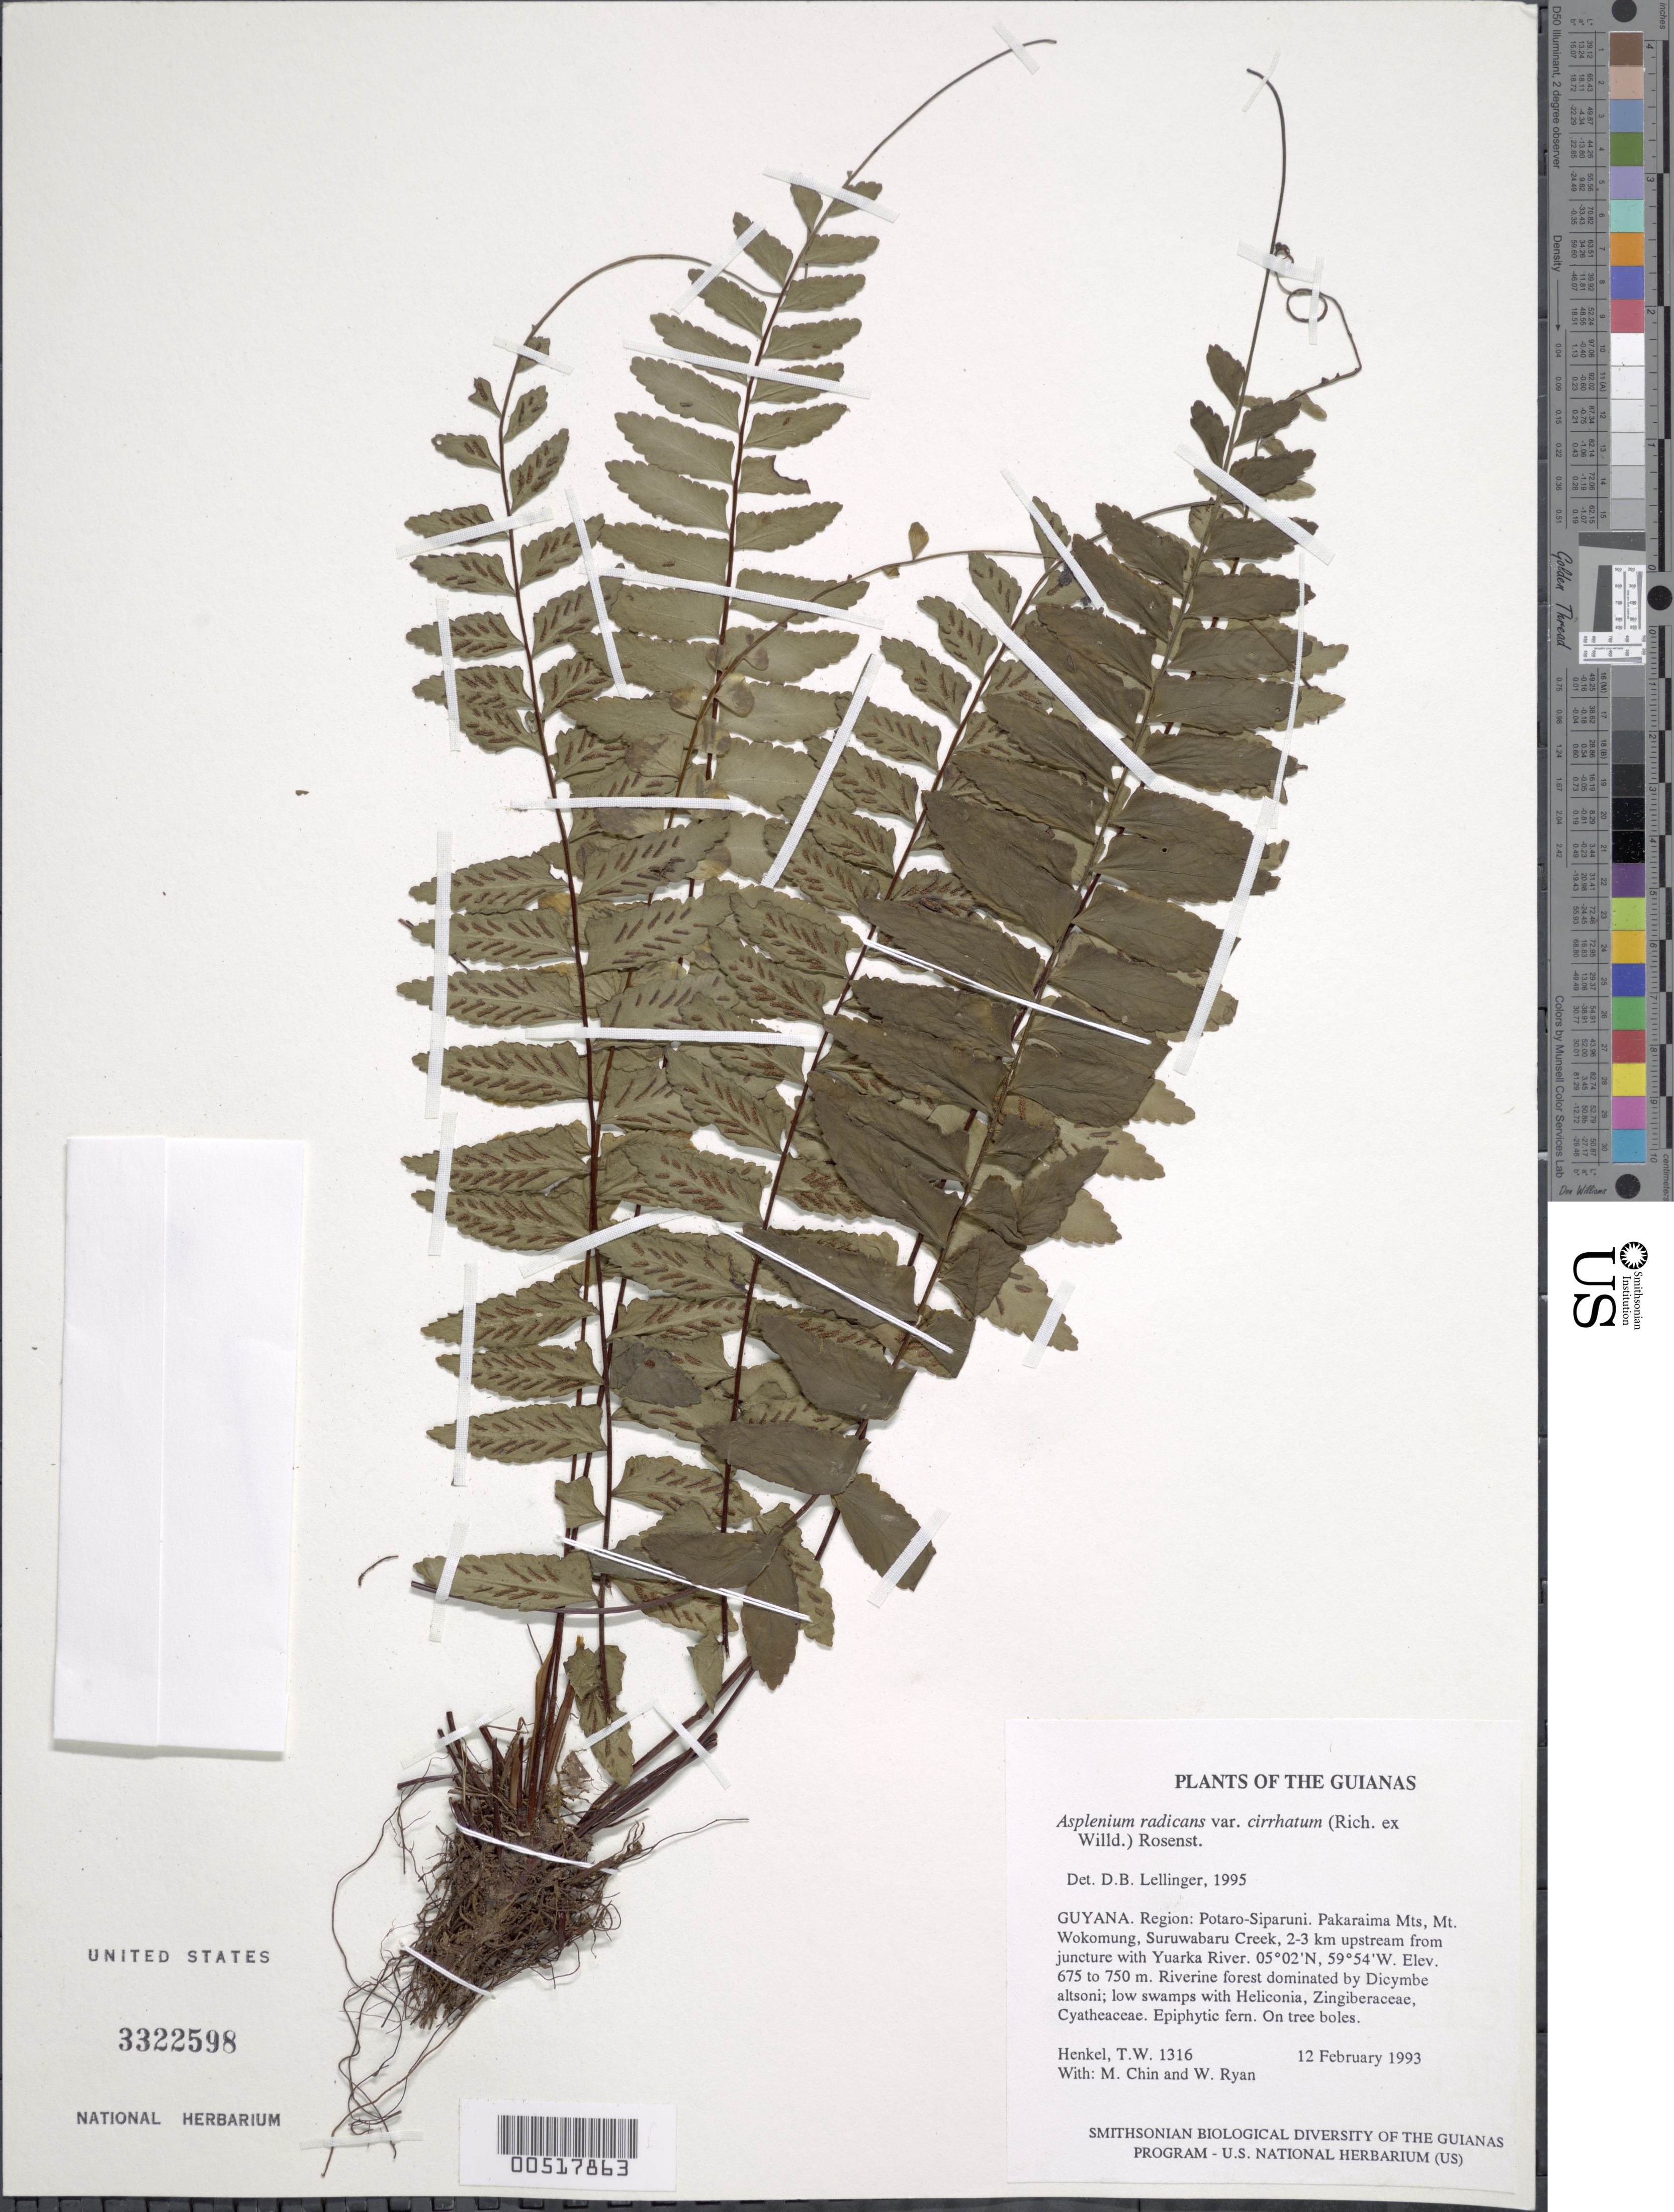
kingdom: Plantae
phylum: Tracheophyta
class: Polypodiopsida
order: Polypodiales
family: Aspleniaceae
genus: Asplenium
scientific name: Asplenium radicans var. cirrhatum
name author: (Rich. ex Willd.) Rosenst.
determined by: Lellinger, David B., (BOT), Smithsonian Institution - National Museum of Natural History (UNITED STATES)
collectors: T. Henkel, M. Chin & W. Ryan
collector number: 1316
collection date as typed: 12 February 1993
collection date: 1993-02-12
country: Guyana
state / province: Potaro-Siparuni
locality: Pakaraima Mts, Mt. Wokomung, Suruwabaru Creek, 2-3 km upstream from juncture with Yuarka R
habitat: Riverine forest dominated by Dicymbe altsoni; low swamps with Heliconia, Zingiberaceae, Cyatheaceae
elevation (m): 675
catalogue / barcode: US 3322598